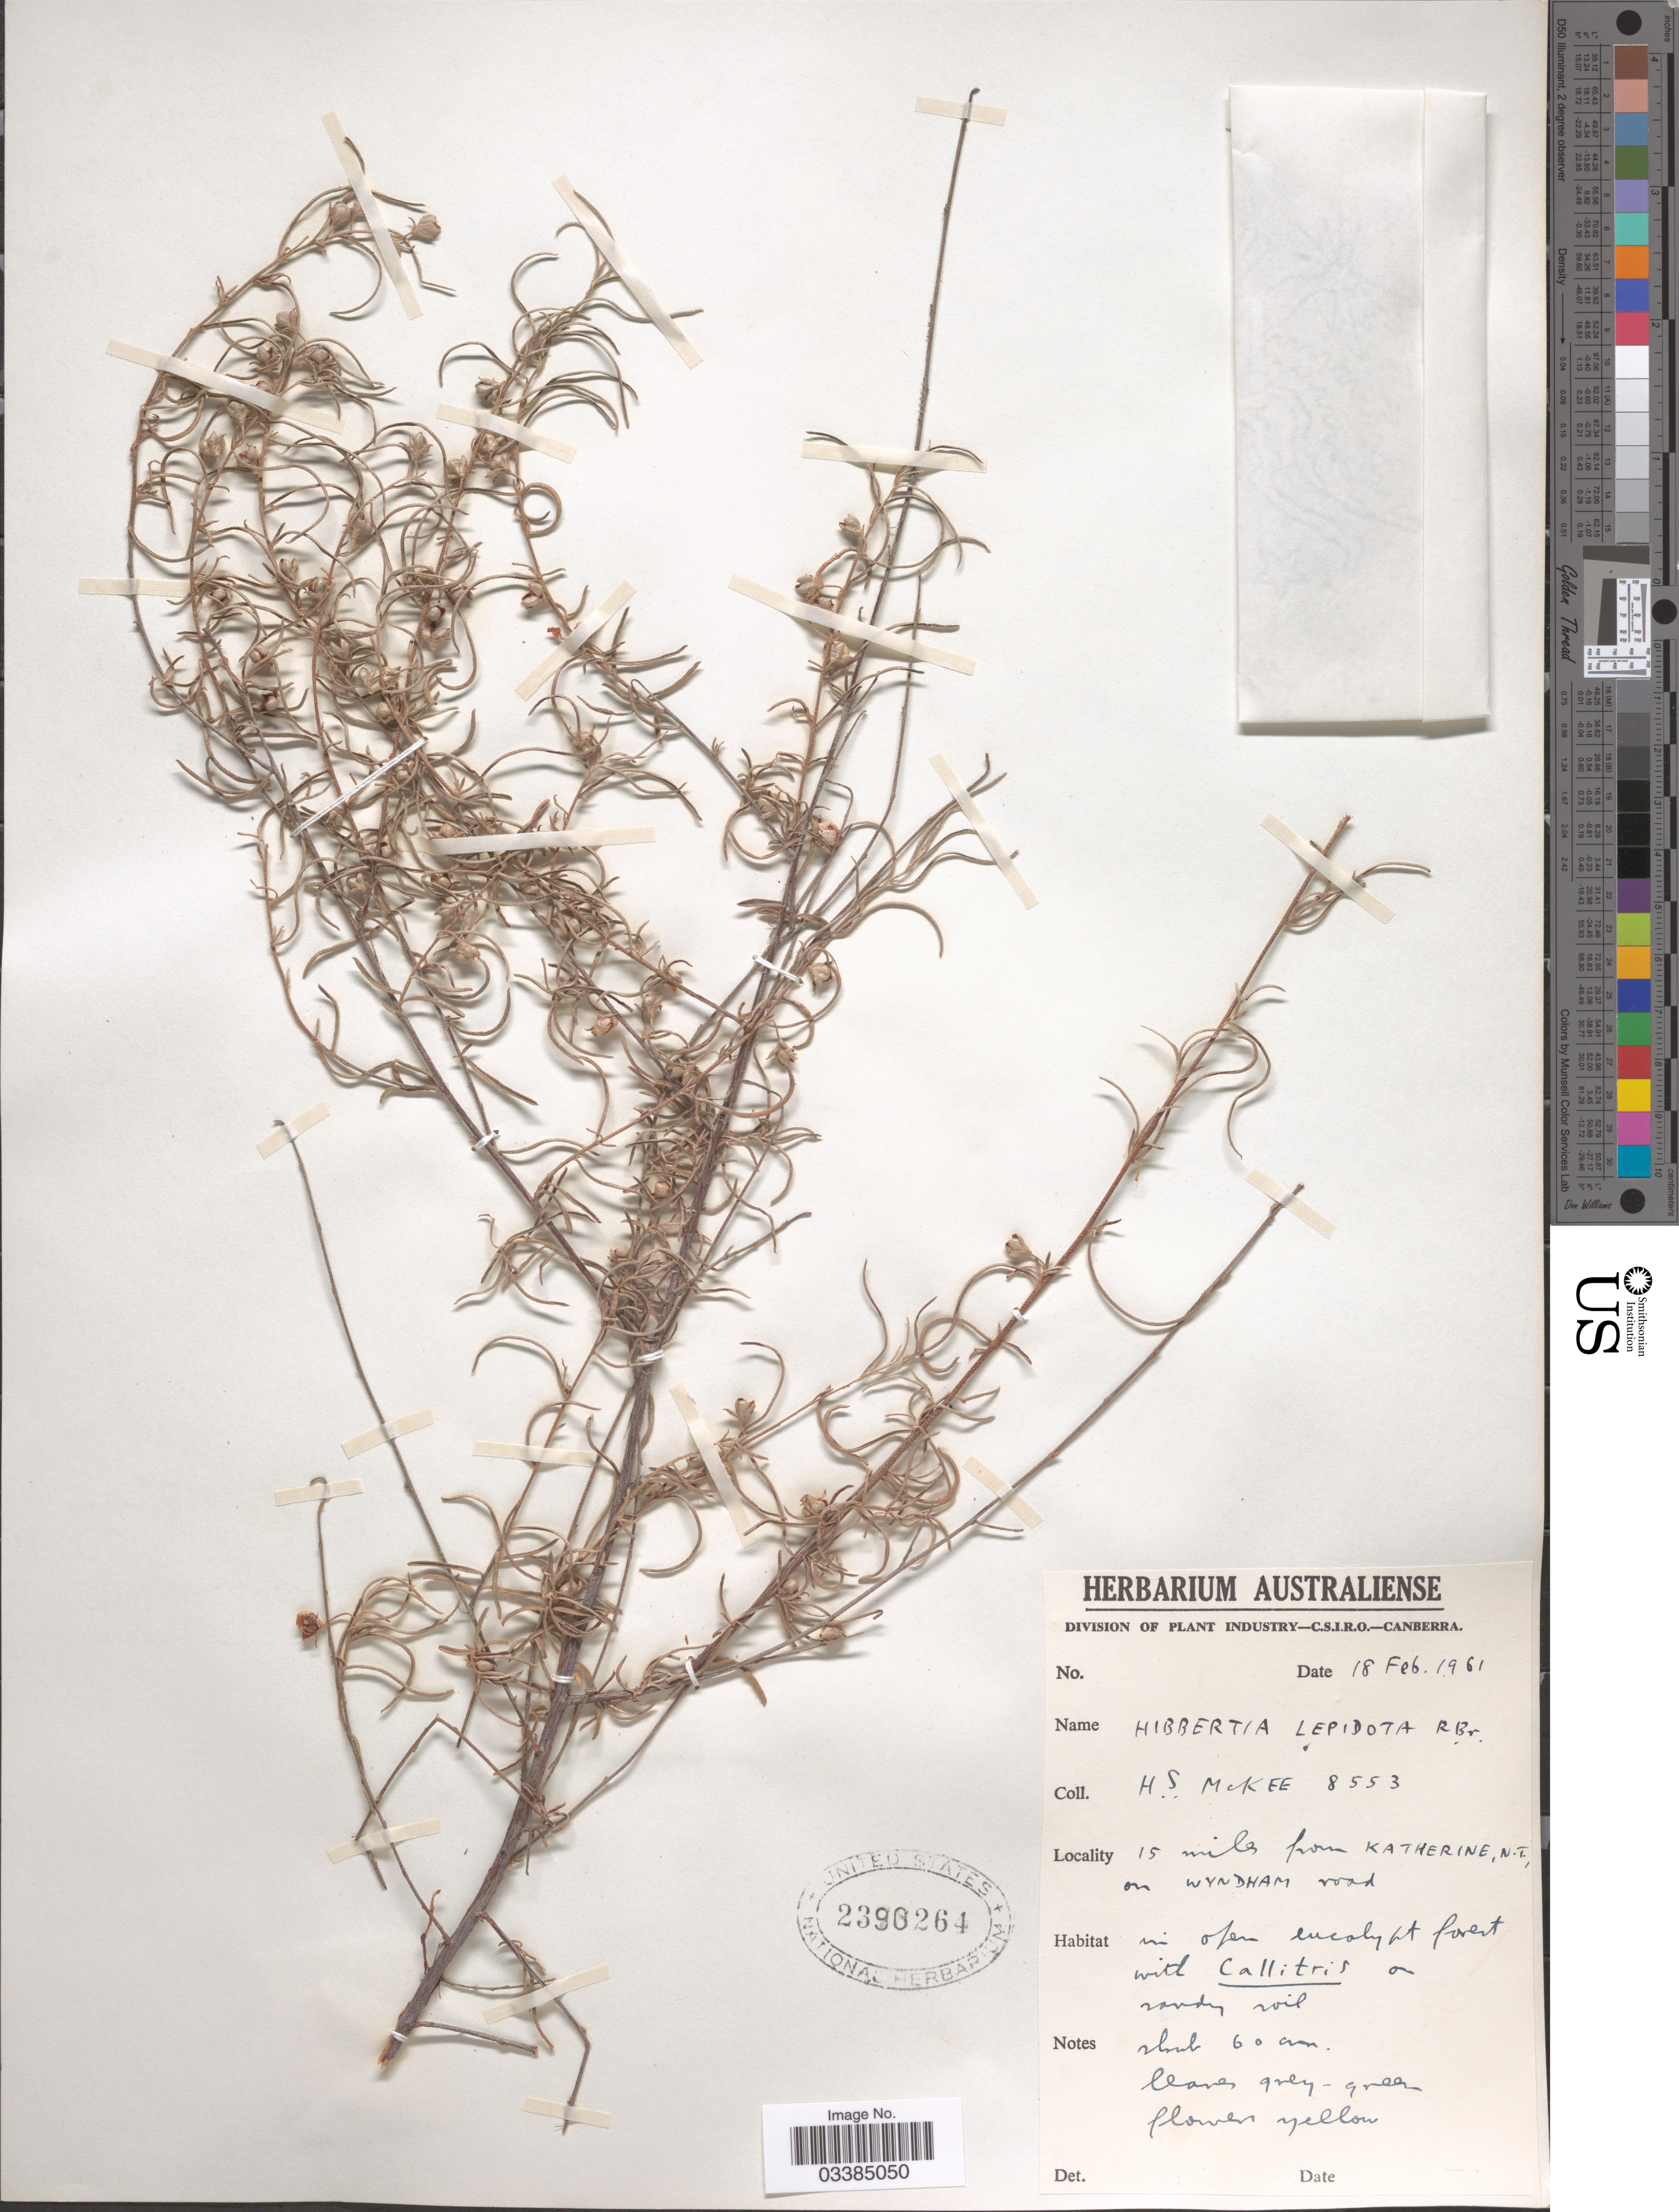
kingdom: Plantae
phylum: Tracheophyta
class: Magnoliopsida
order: Dilleniales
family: Dilleniaceae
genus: Hibbertia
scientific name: Hibbertia lepidota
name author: R. Br. ex DC.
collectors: H. S. McKee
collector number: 8553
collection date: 1961-02-18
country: Australia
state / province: Northern Territory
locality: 15 miles from Katherine, N. T., on Wyndham road.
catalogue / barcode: US 2390264